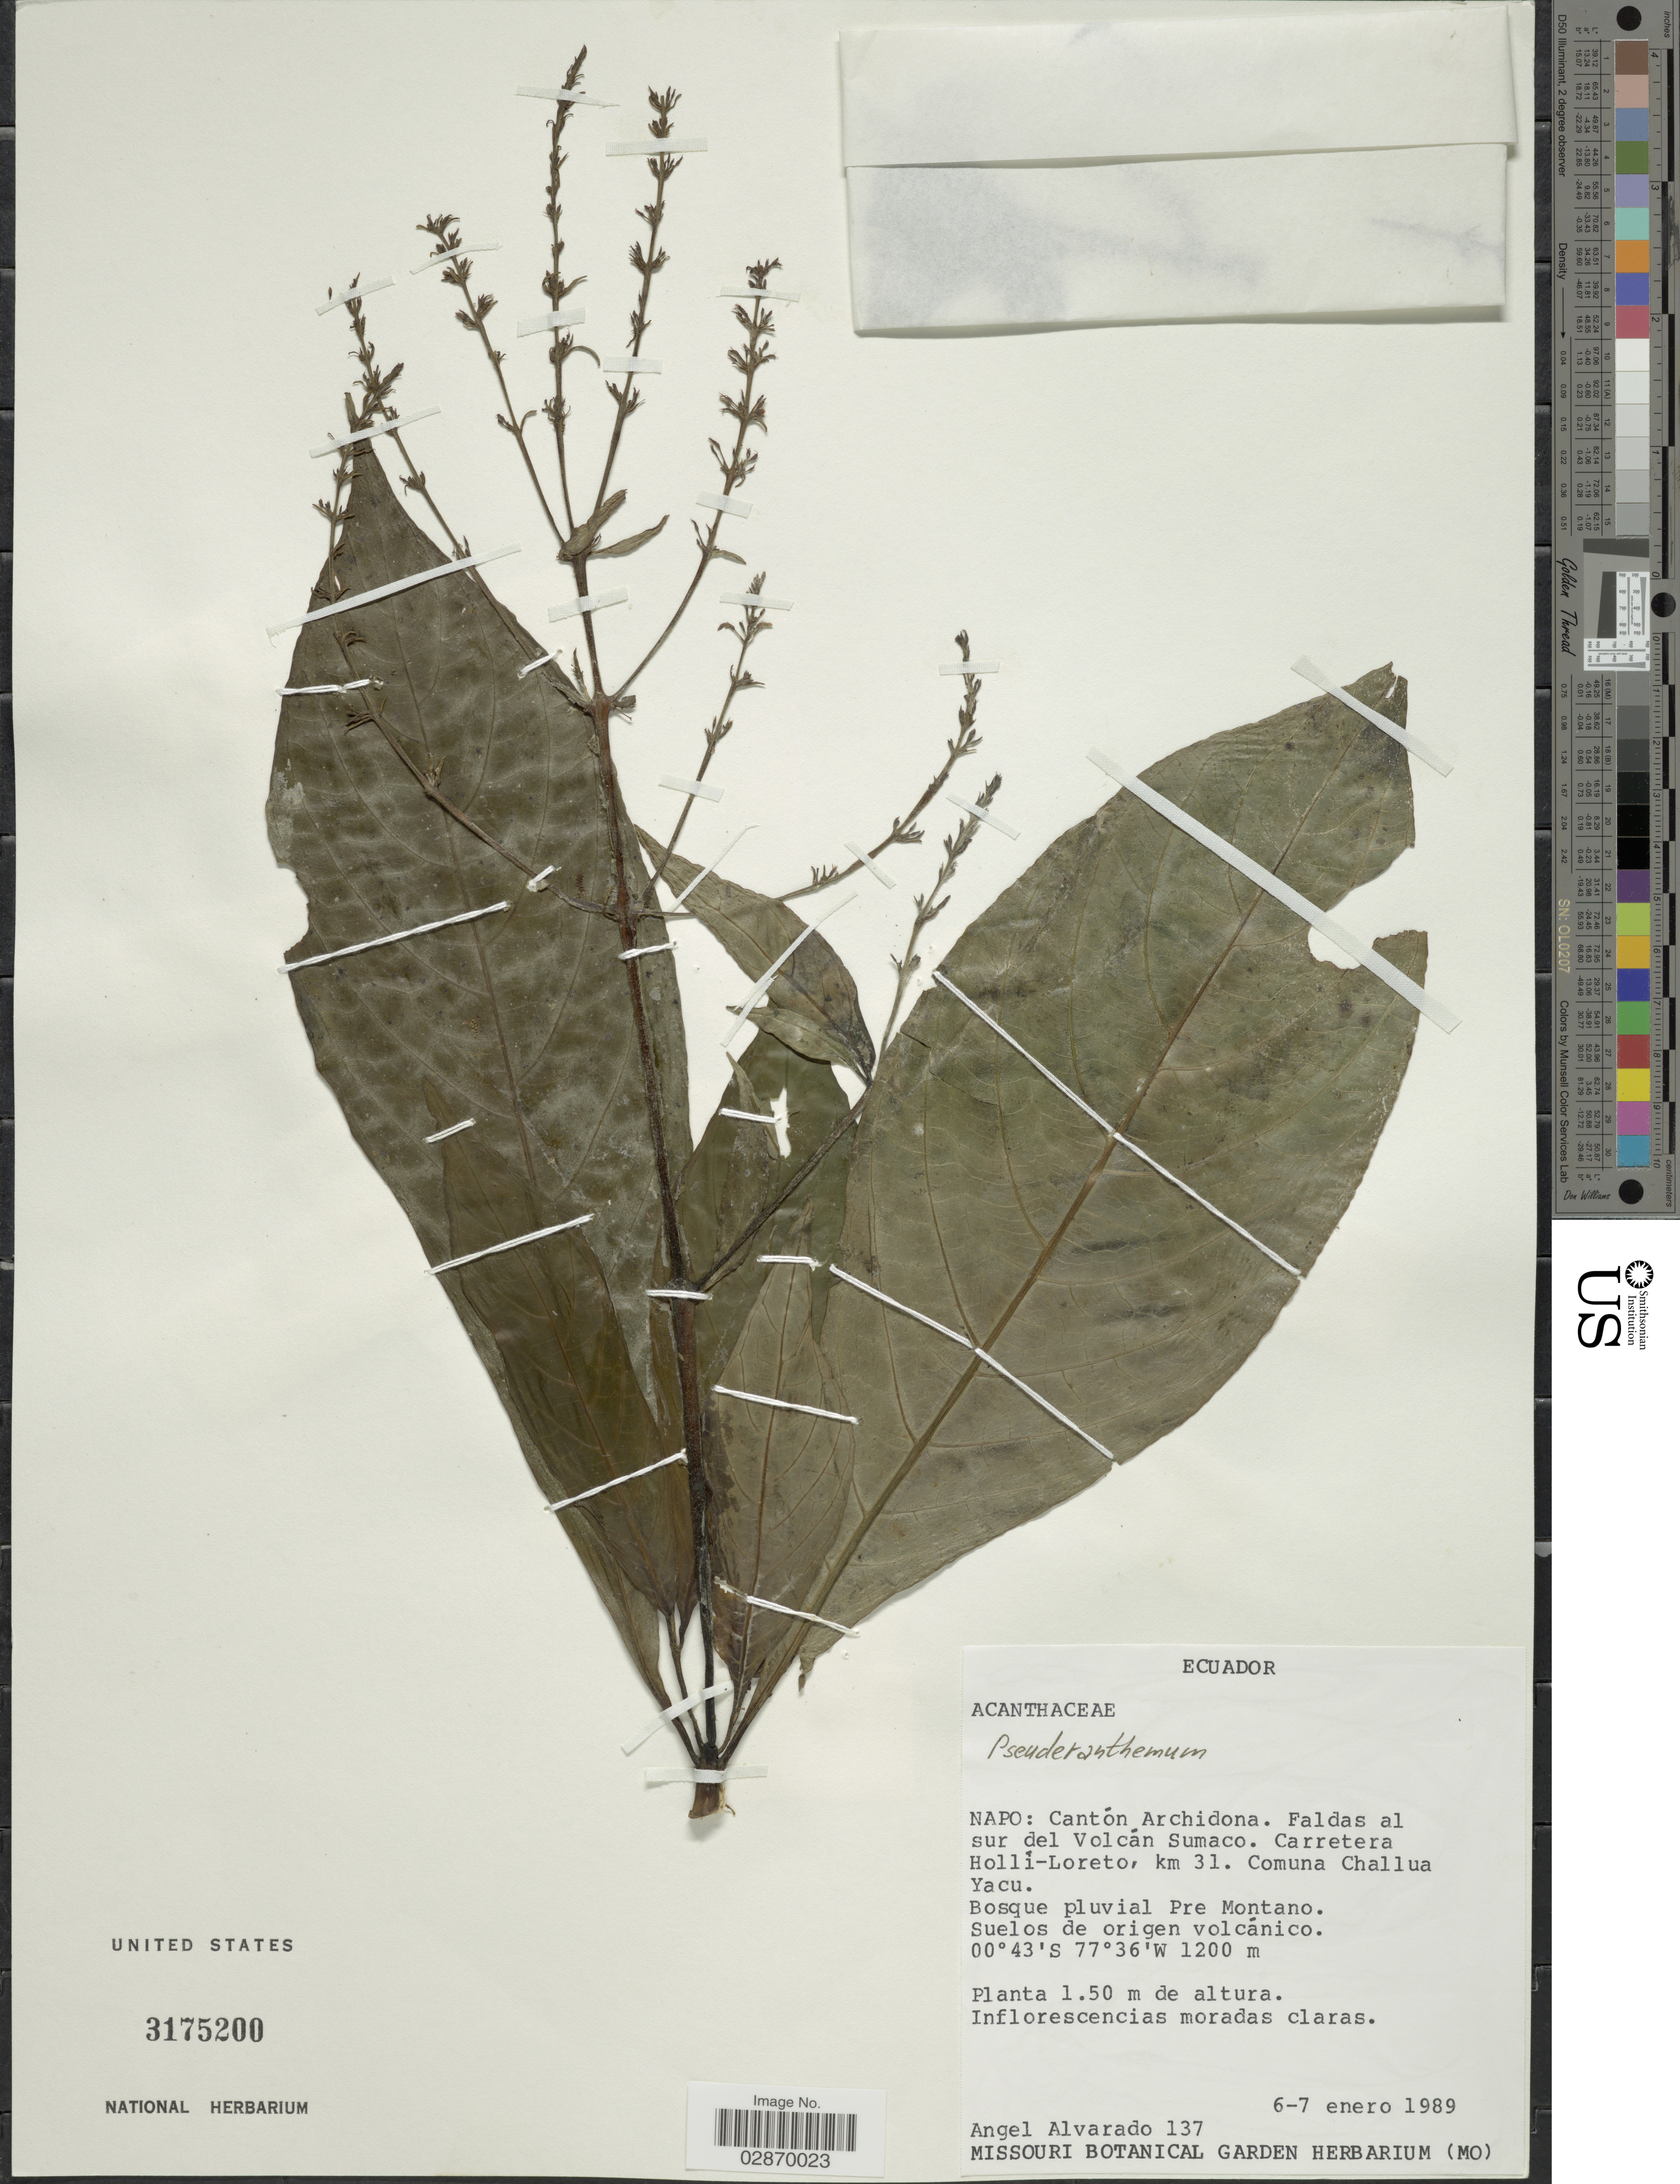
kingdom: Plantae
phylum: Tracheophyta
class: Magnoliopsida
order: Lamiales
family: Acanthaceae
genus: Pseuderanthemum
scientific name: Pseuderanthemum hookerianum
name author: (Nees) V.M. Baum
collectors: A. Alvarado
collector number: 137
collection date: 1989-01-06/1989-01-07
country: Ecuador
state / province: Napo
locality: Cantón Archidona, Faldas al sur del Volcán Sumaco, Carretera Hollí-Loreto, km 31, Comuna Challua Yacu, Bosque pluvial Pre Montano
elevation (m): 1200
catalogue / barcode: US 3175200